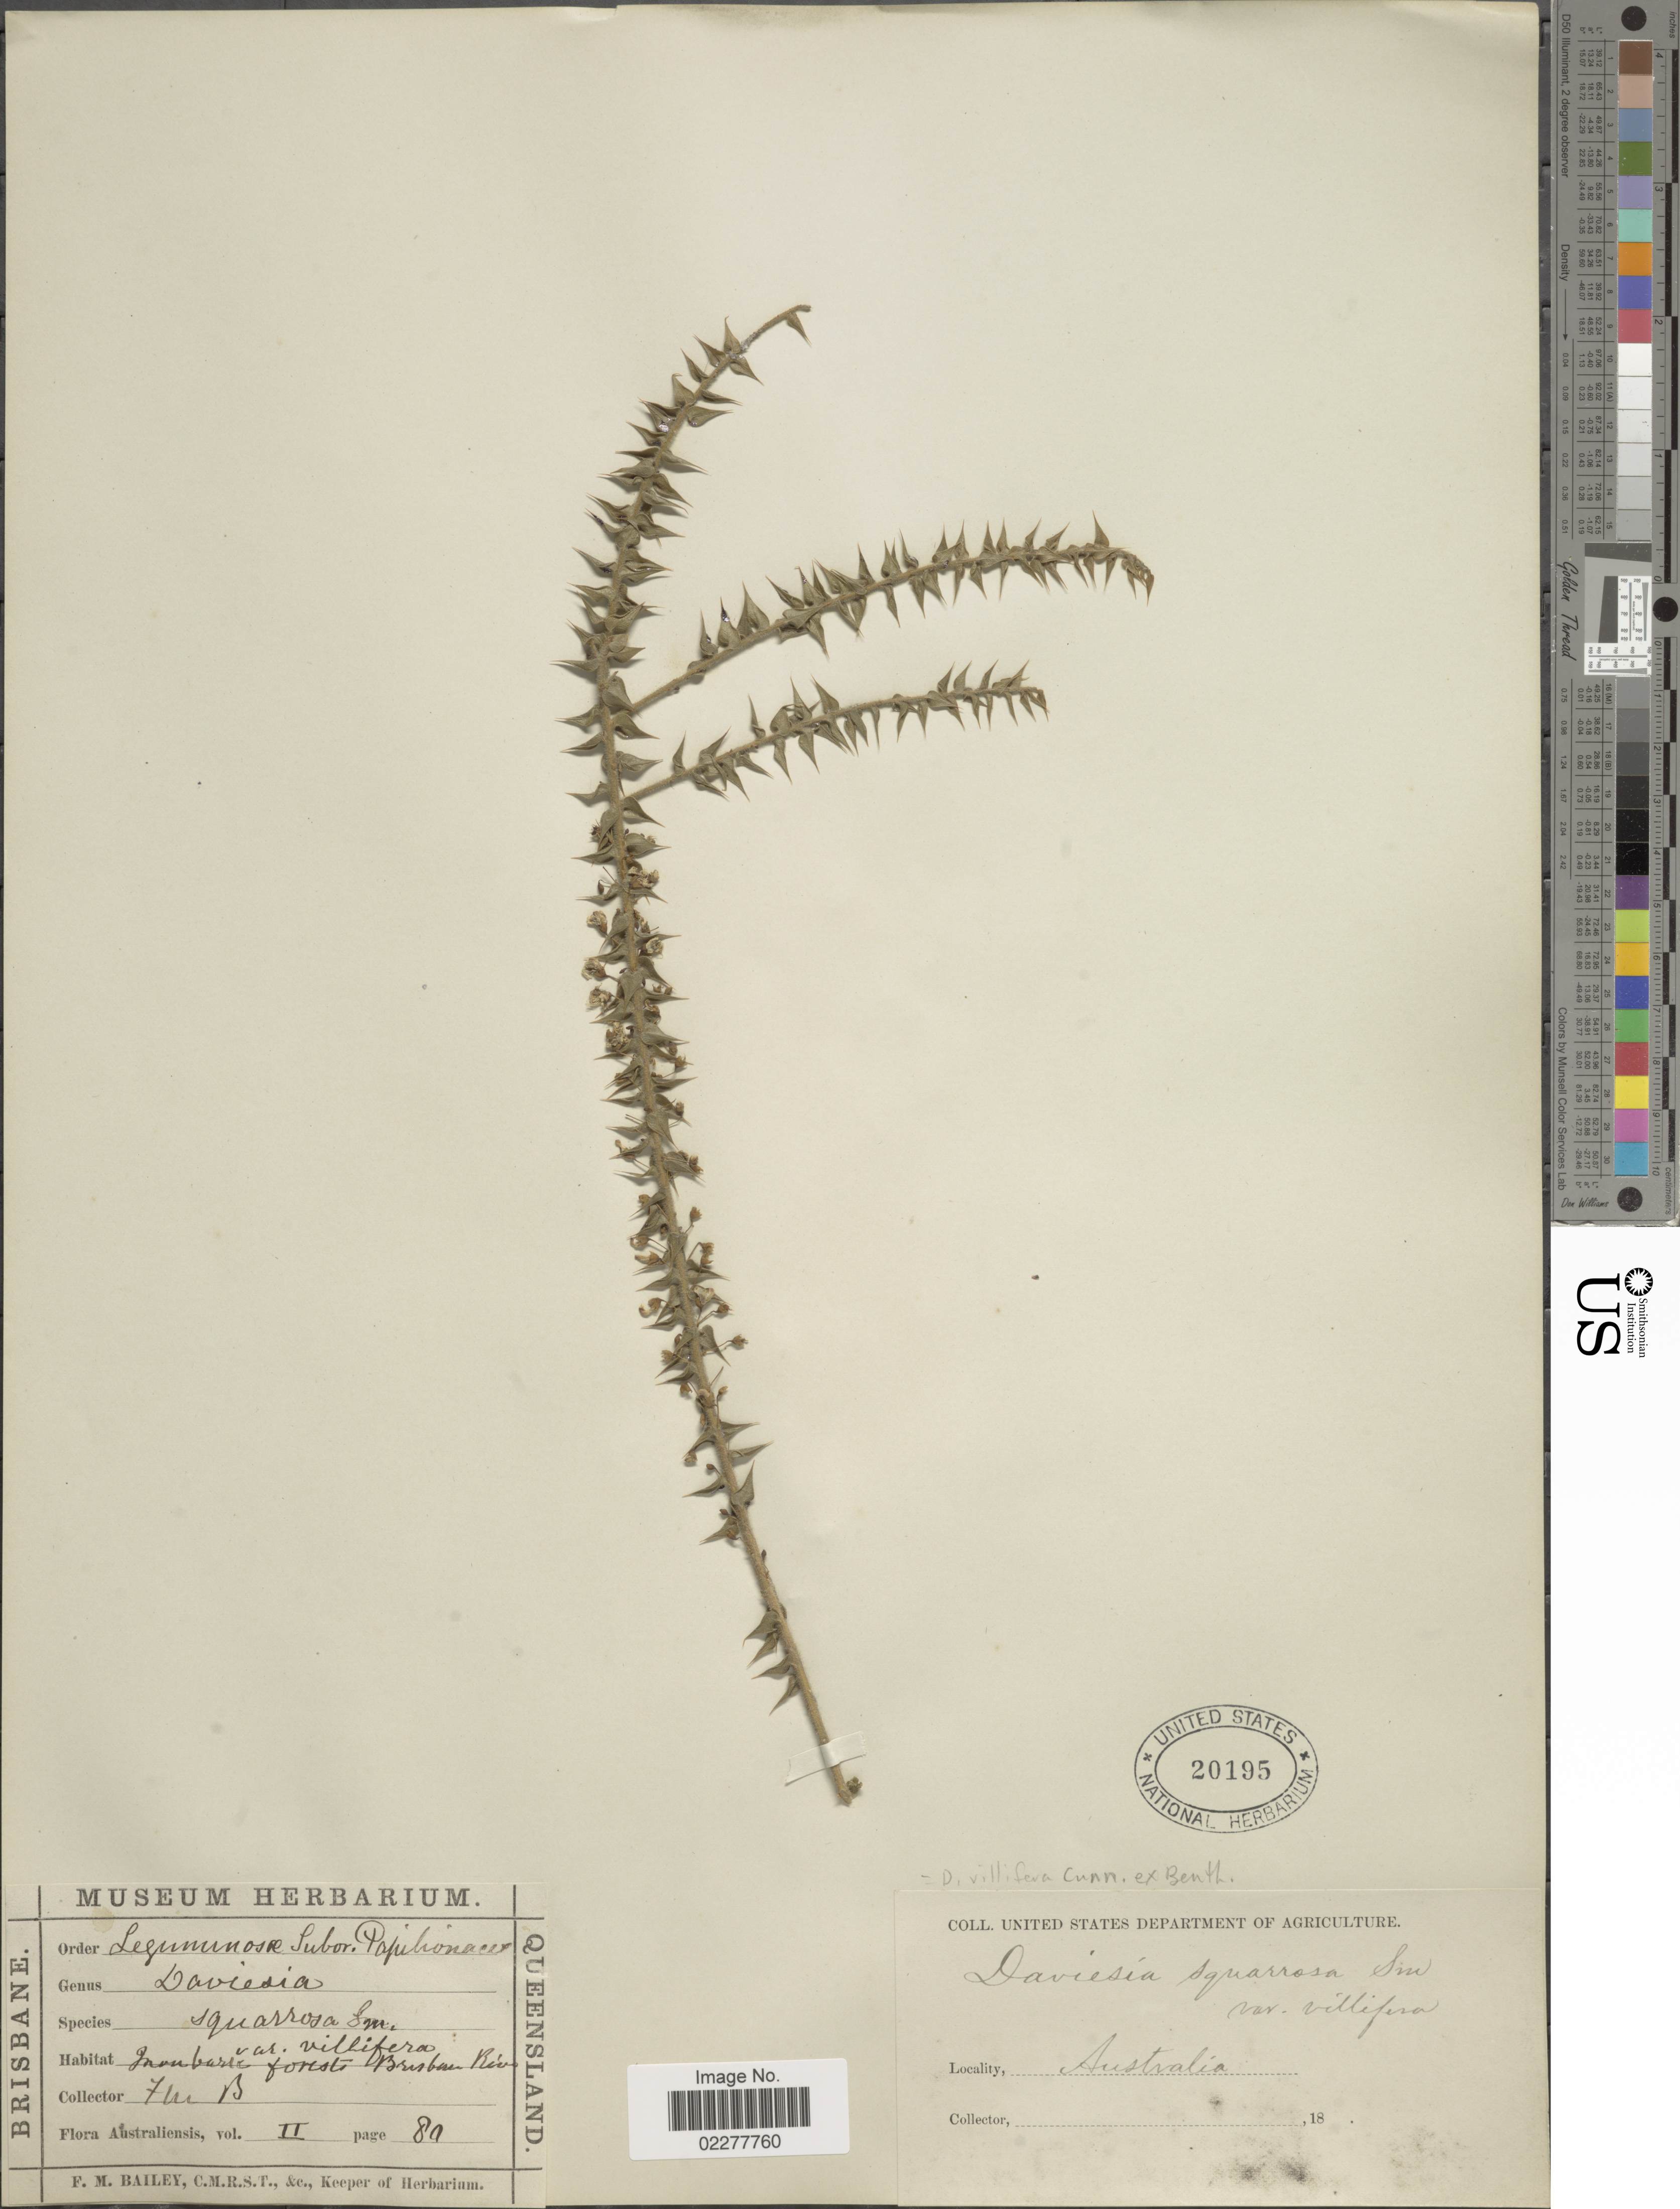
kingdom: Plantae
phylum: Tracheophyta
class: Magnoliopsida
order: Fabales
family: Fabaceae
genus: Daviesia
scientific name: Daviesia villifera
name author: A. Cunn. ex Benth.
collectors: FMB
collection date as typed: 18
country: Australia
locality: Brisbane River. Australiensis.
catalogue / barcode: US 20195